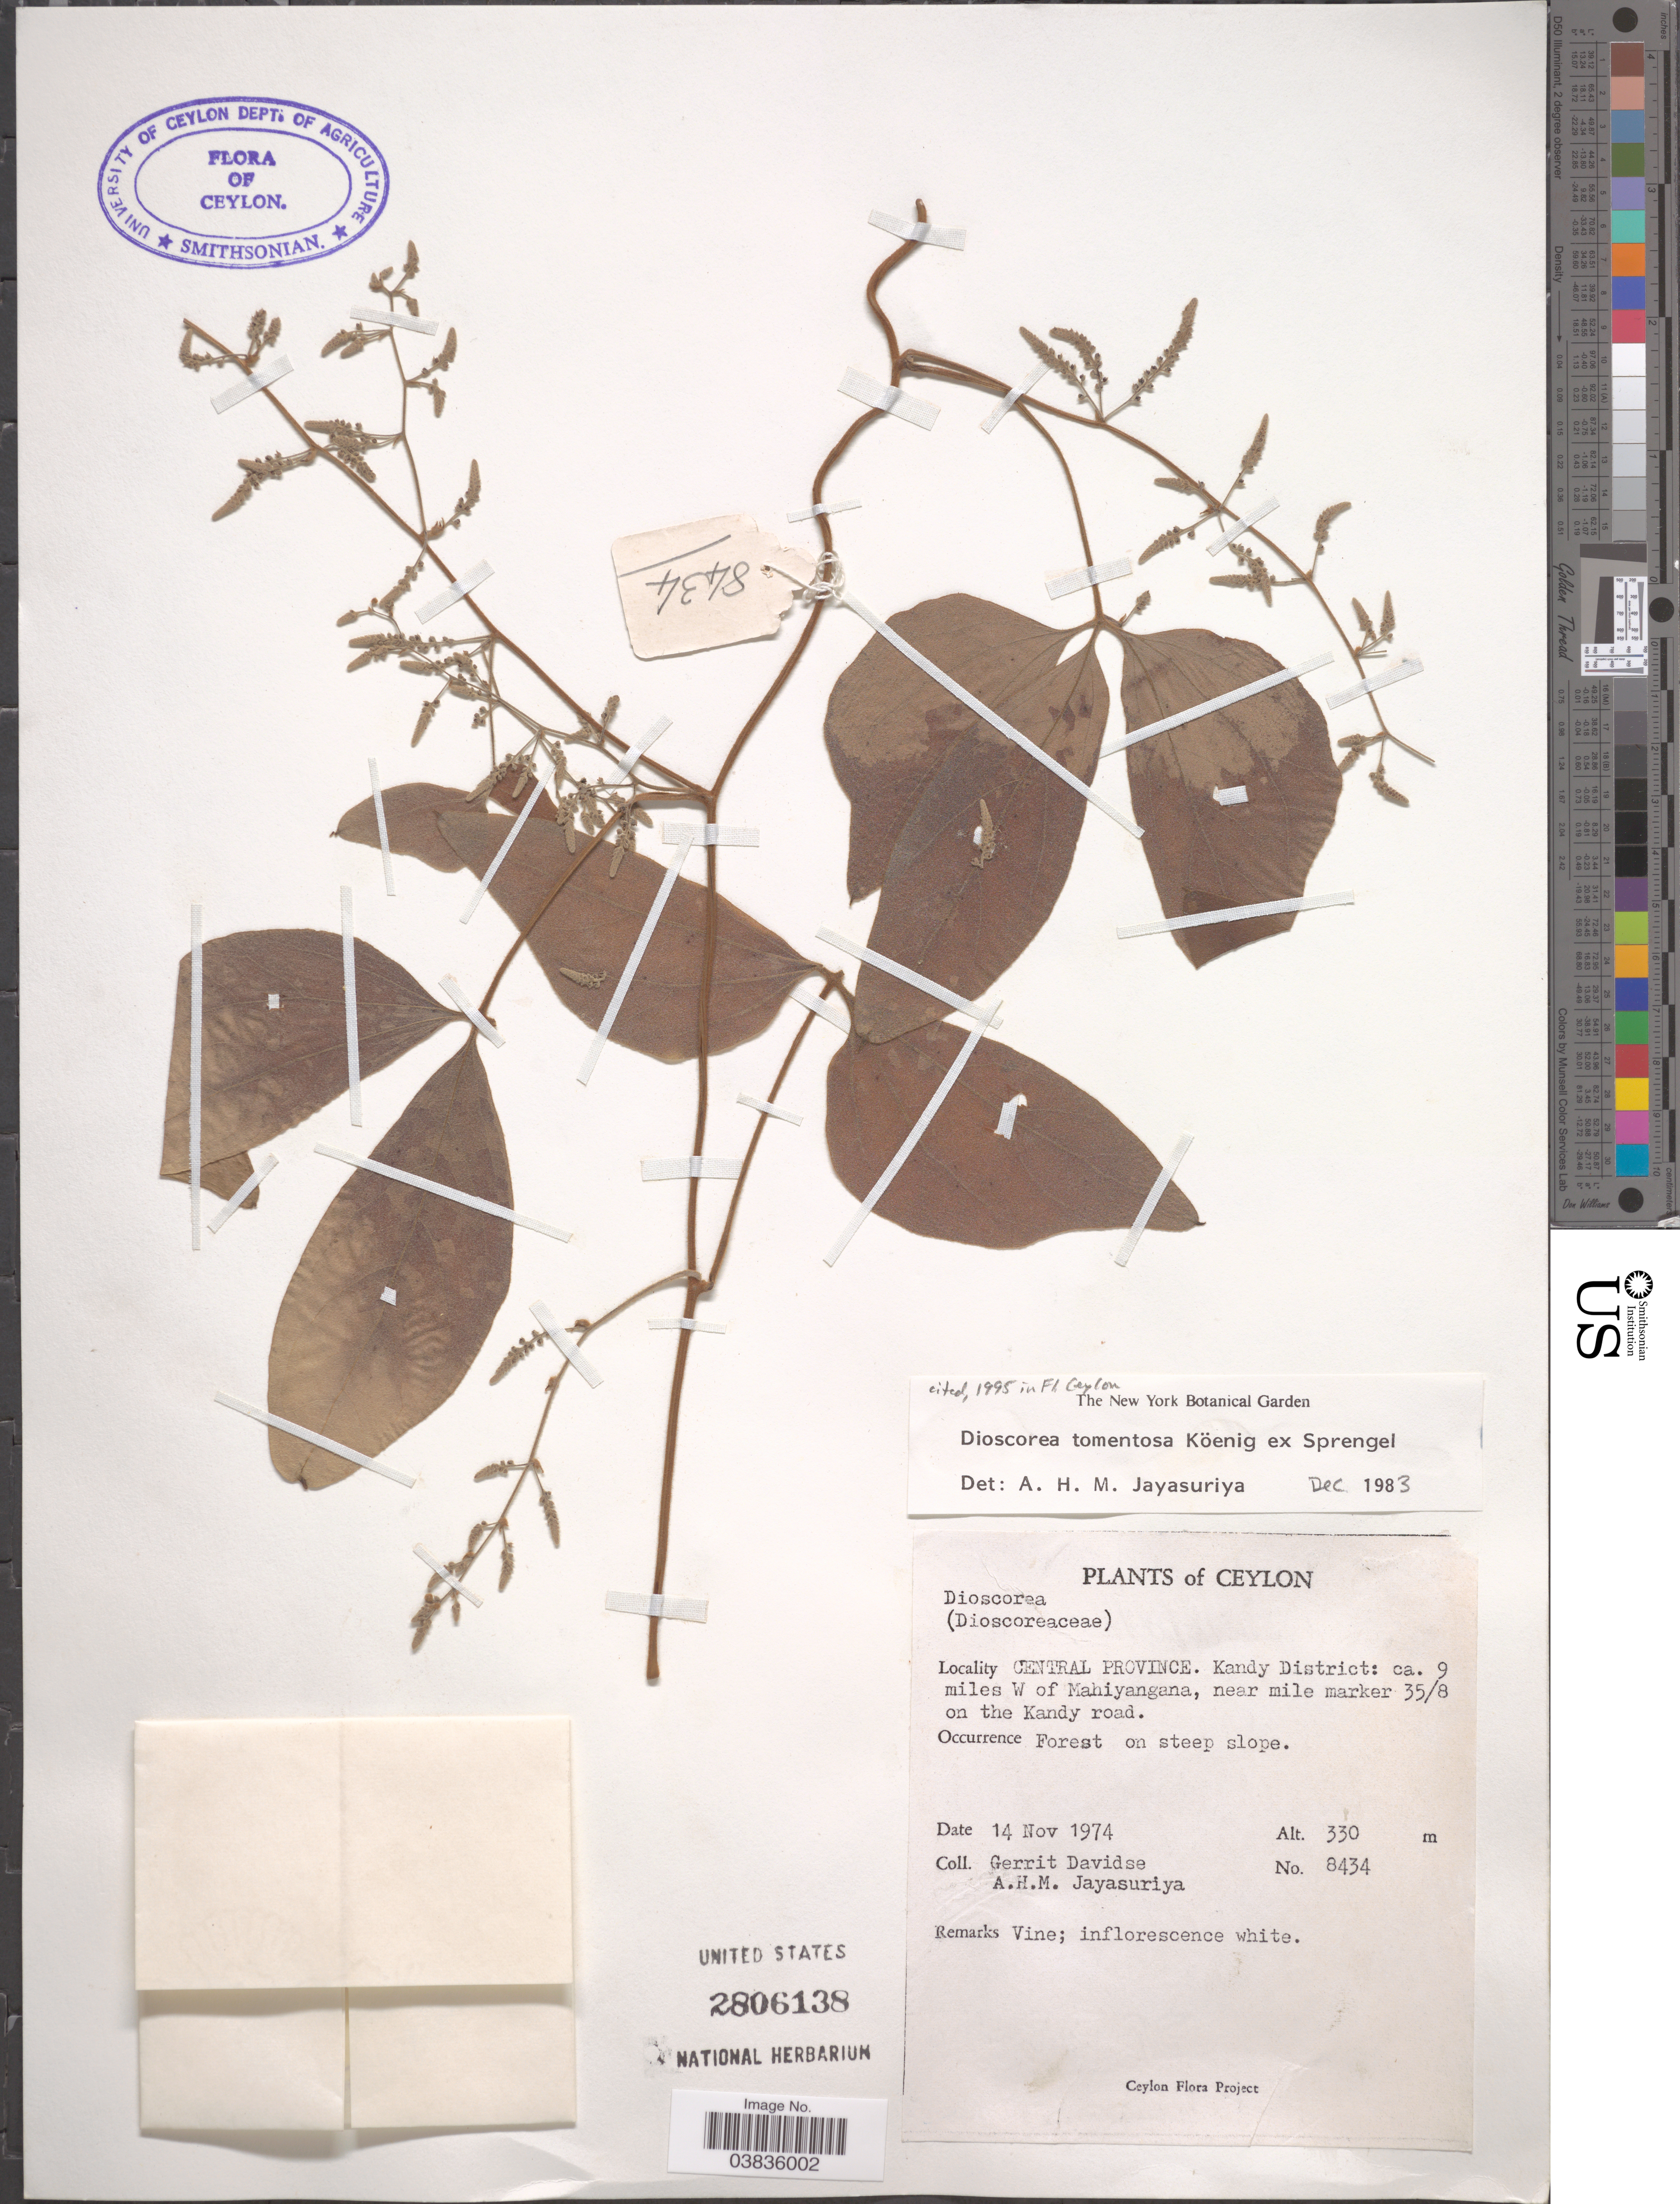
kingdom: Plantae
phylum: Tracheophyta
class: Liliopsida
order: Dioscoreales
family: Dioscoreaceae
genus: Dioscorea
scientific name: Dioscorea tomentosa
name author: J. Koenig ex Spreng.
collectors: G. Davidse & A. H. Jayasuriya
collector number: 8434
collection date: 1974-11-14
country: Sri Lanka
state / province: Central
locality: Ceylon. Central Province. Kandy District: ca. 9 miles W of Mahiyangana, near mile marker 35/8 on the Kandy road.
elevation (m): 330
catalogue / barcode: US 2806138